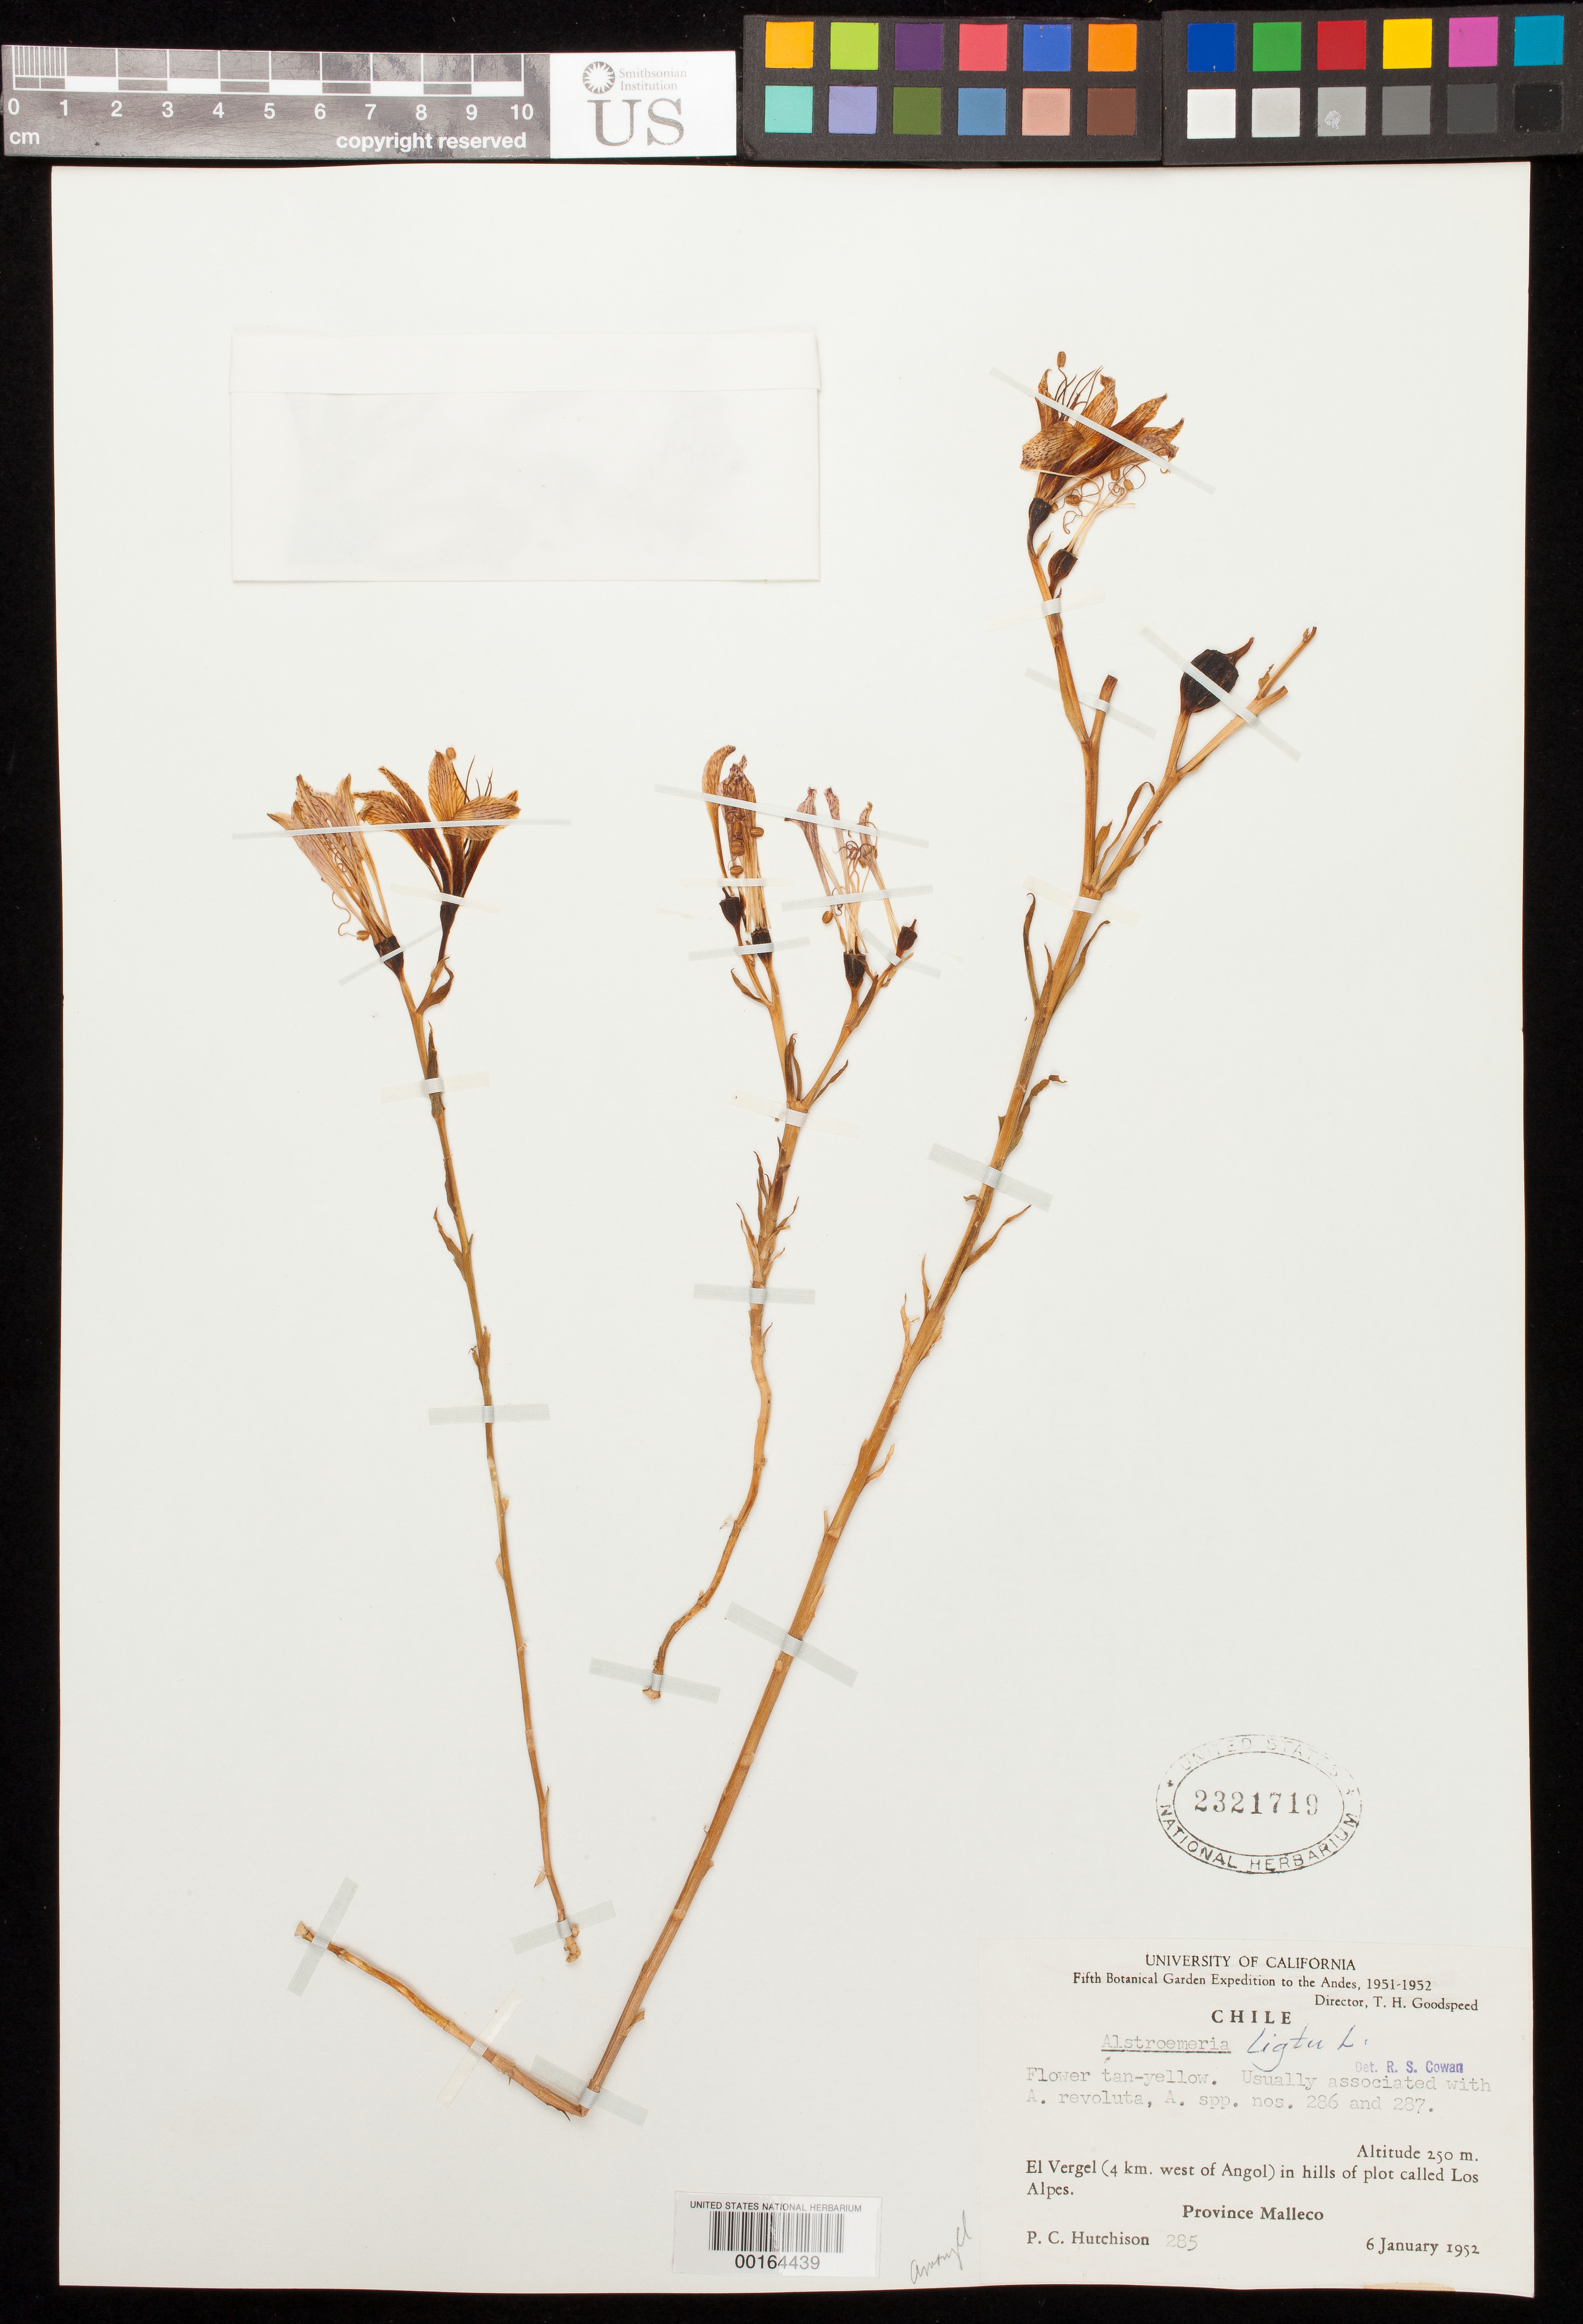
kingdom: Plantae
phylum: Tracheophyta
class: Liliopsida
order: Liliales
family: Alstroemeriaceae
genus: Alstroemeria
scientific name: Alstroemeria ligtu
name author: L.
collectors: P. C. Hutchison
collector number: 285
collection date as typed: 06 Jan 1952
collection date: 1952-01-06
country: Chile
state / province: Araucanía (IX)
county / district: Malleco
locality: El vergen (4 km w of angol) in hills of plot called los alpes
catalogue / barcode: US 2321719